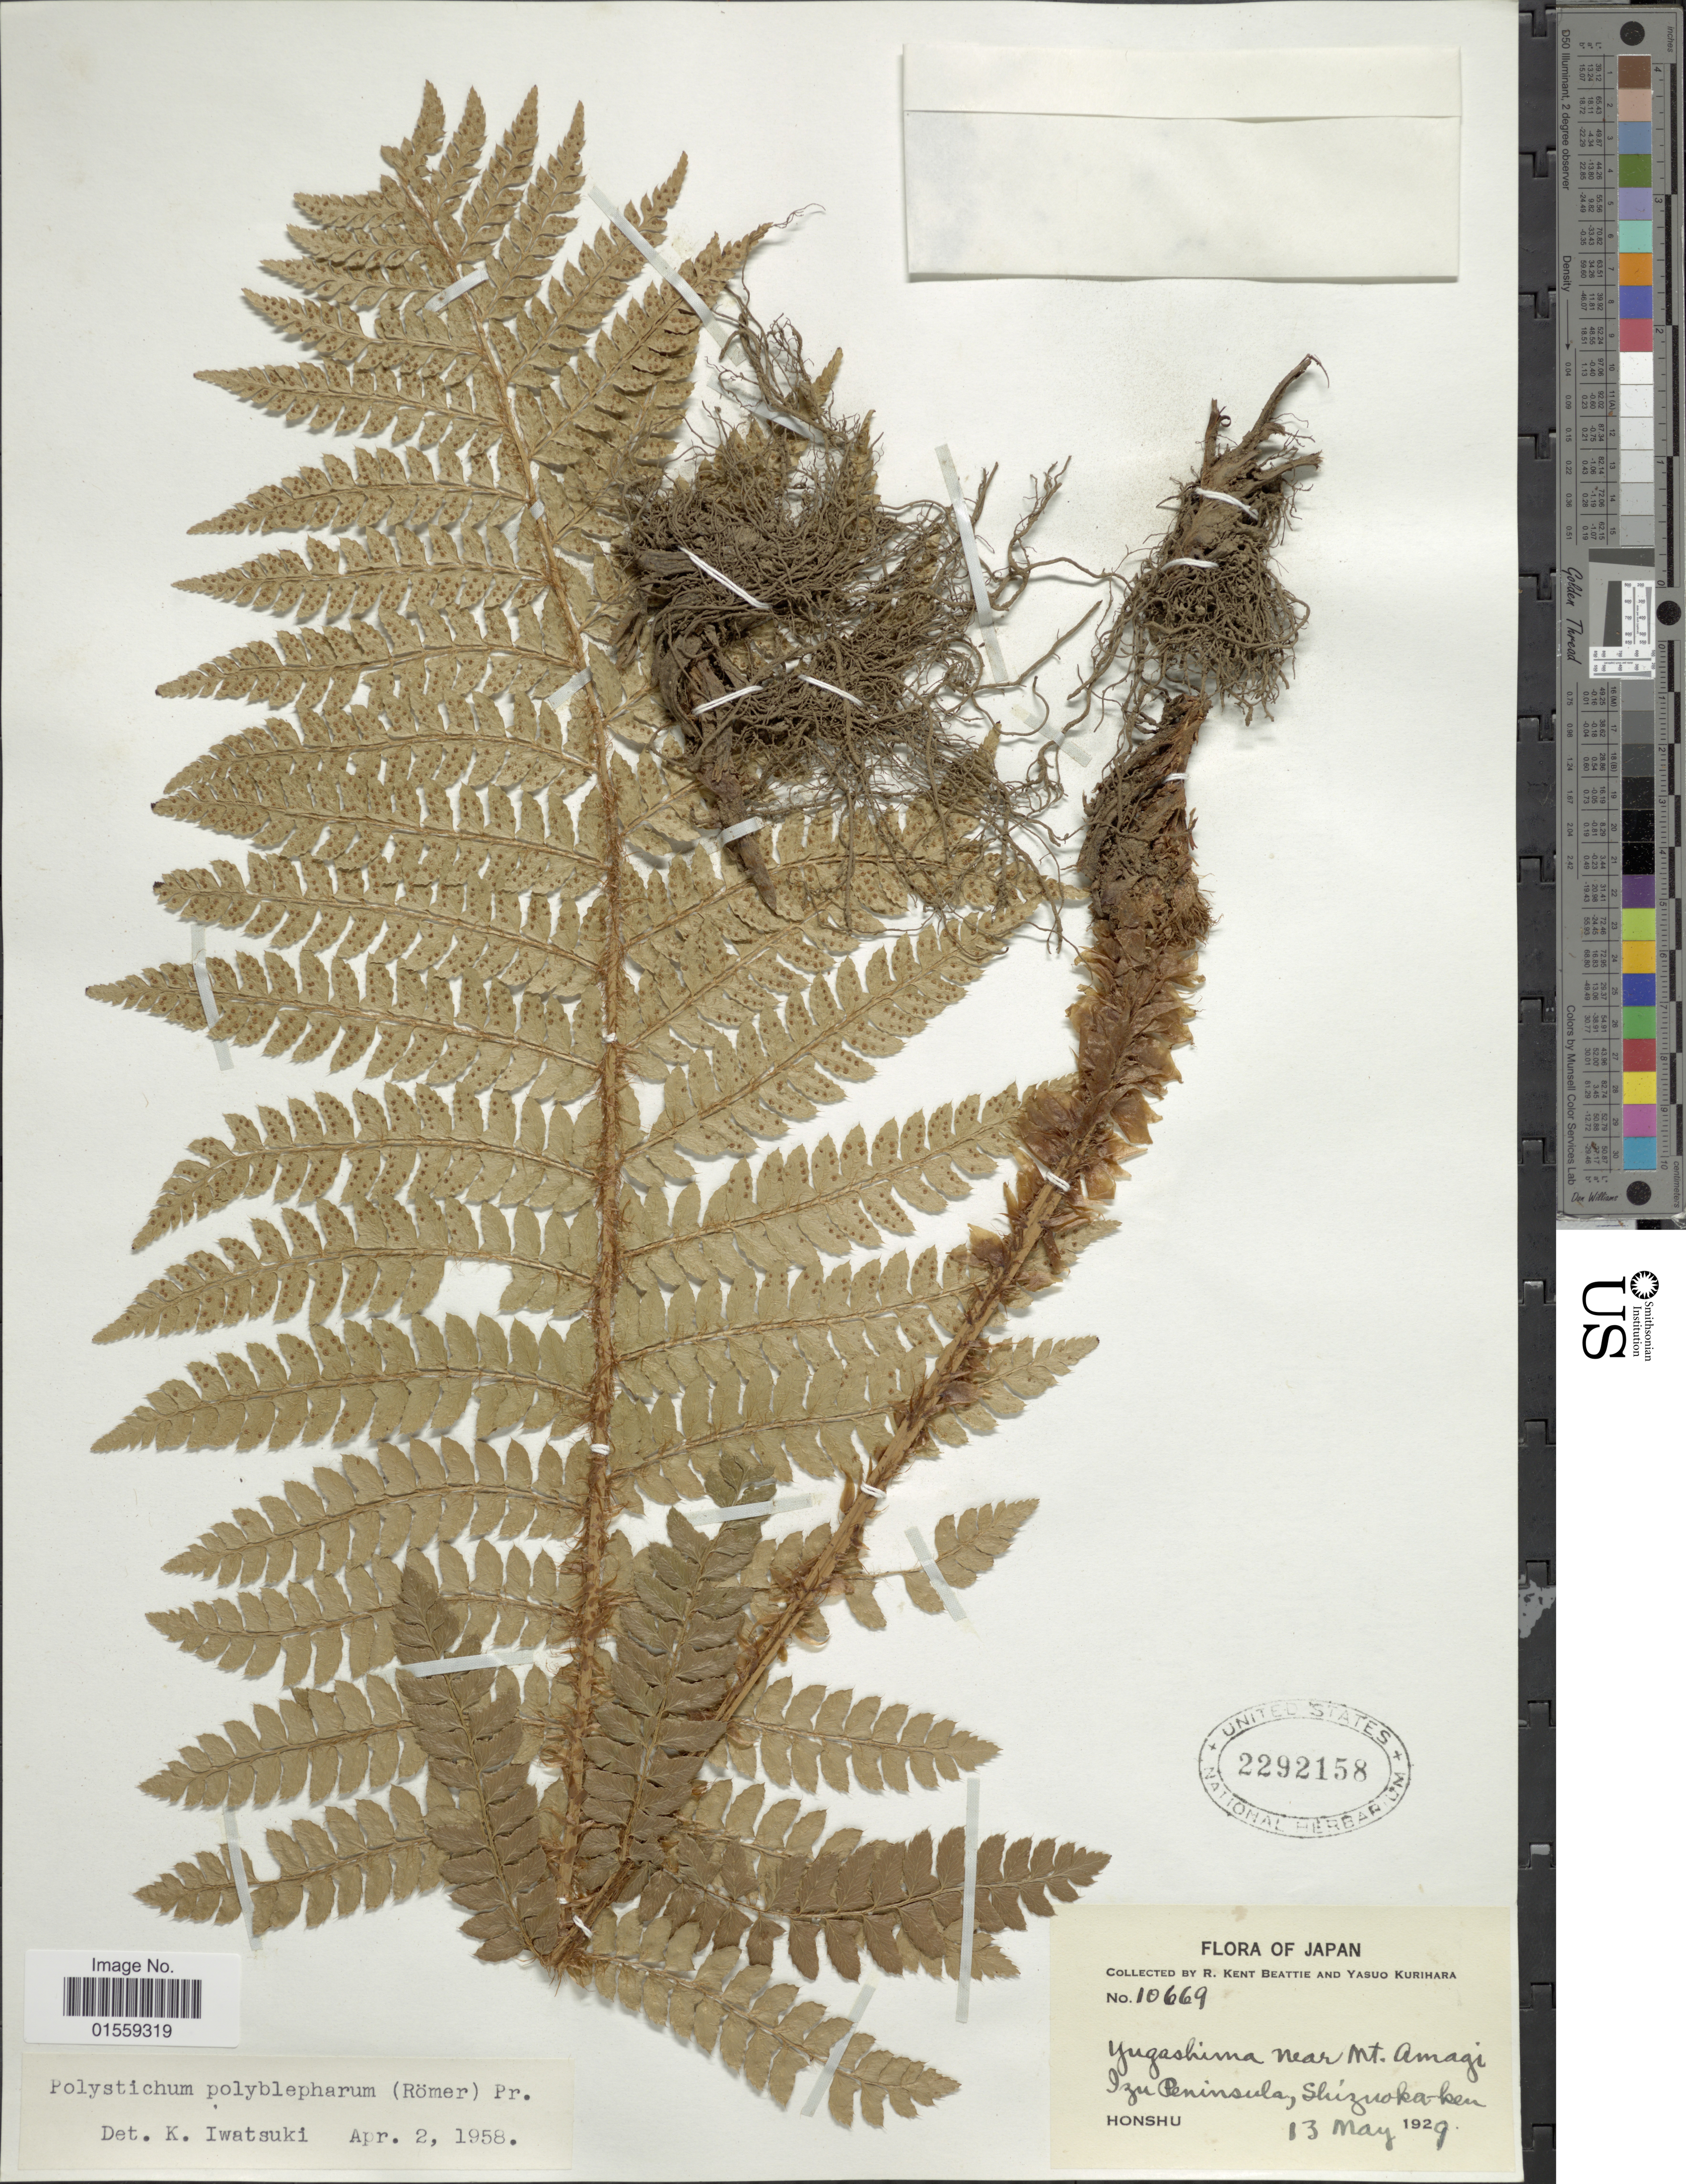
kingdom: Plantae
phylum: Tracheophyta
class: Polypodiopsida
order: Polypodiales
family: Dryopteridaceae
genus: Polystichum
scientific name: Polystichum polyblepharum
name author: (Roemer ex Kunze) C. Presl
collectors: R. K. Beattie & Y. Kurihara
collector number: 10669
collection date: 1929-05-13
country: Japan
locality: Yugashima near Mt. Amagi Izu Peninsula, Shizouka-ken, Honshu.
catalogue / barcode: US 2292158